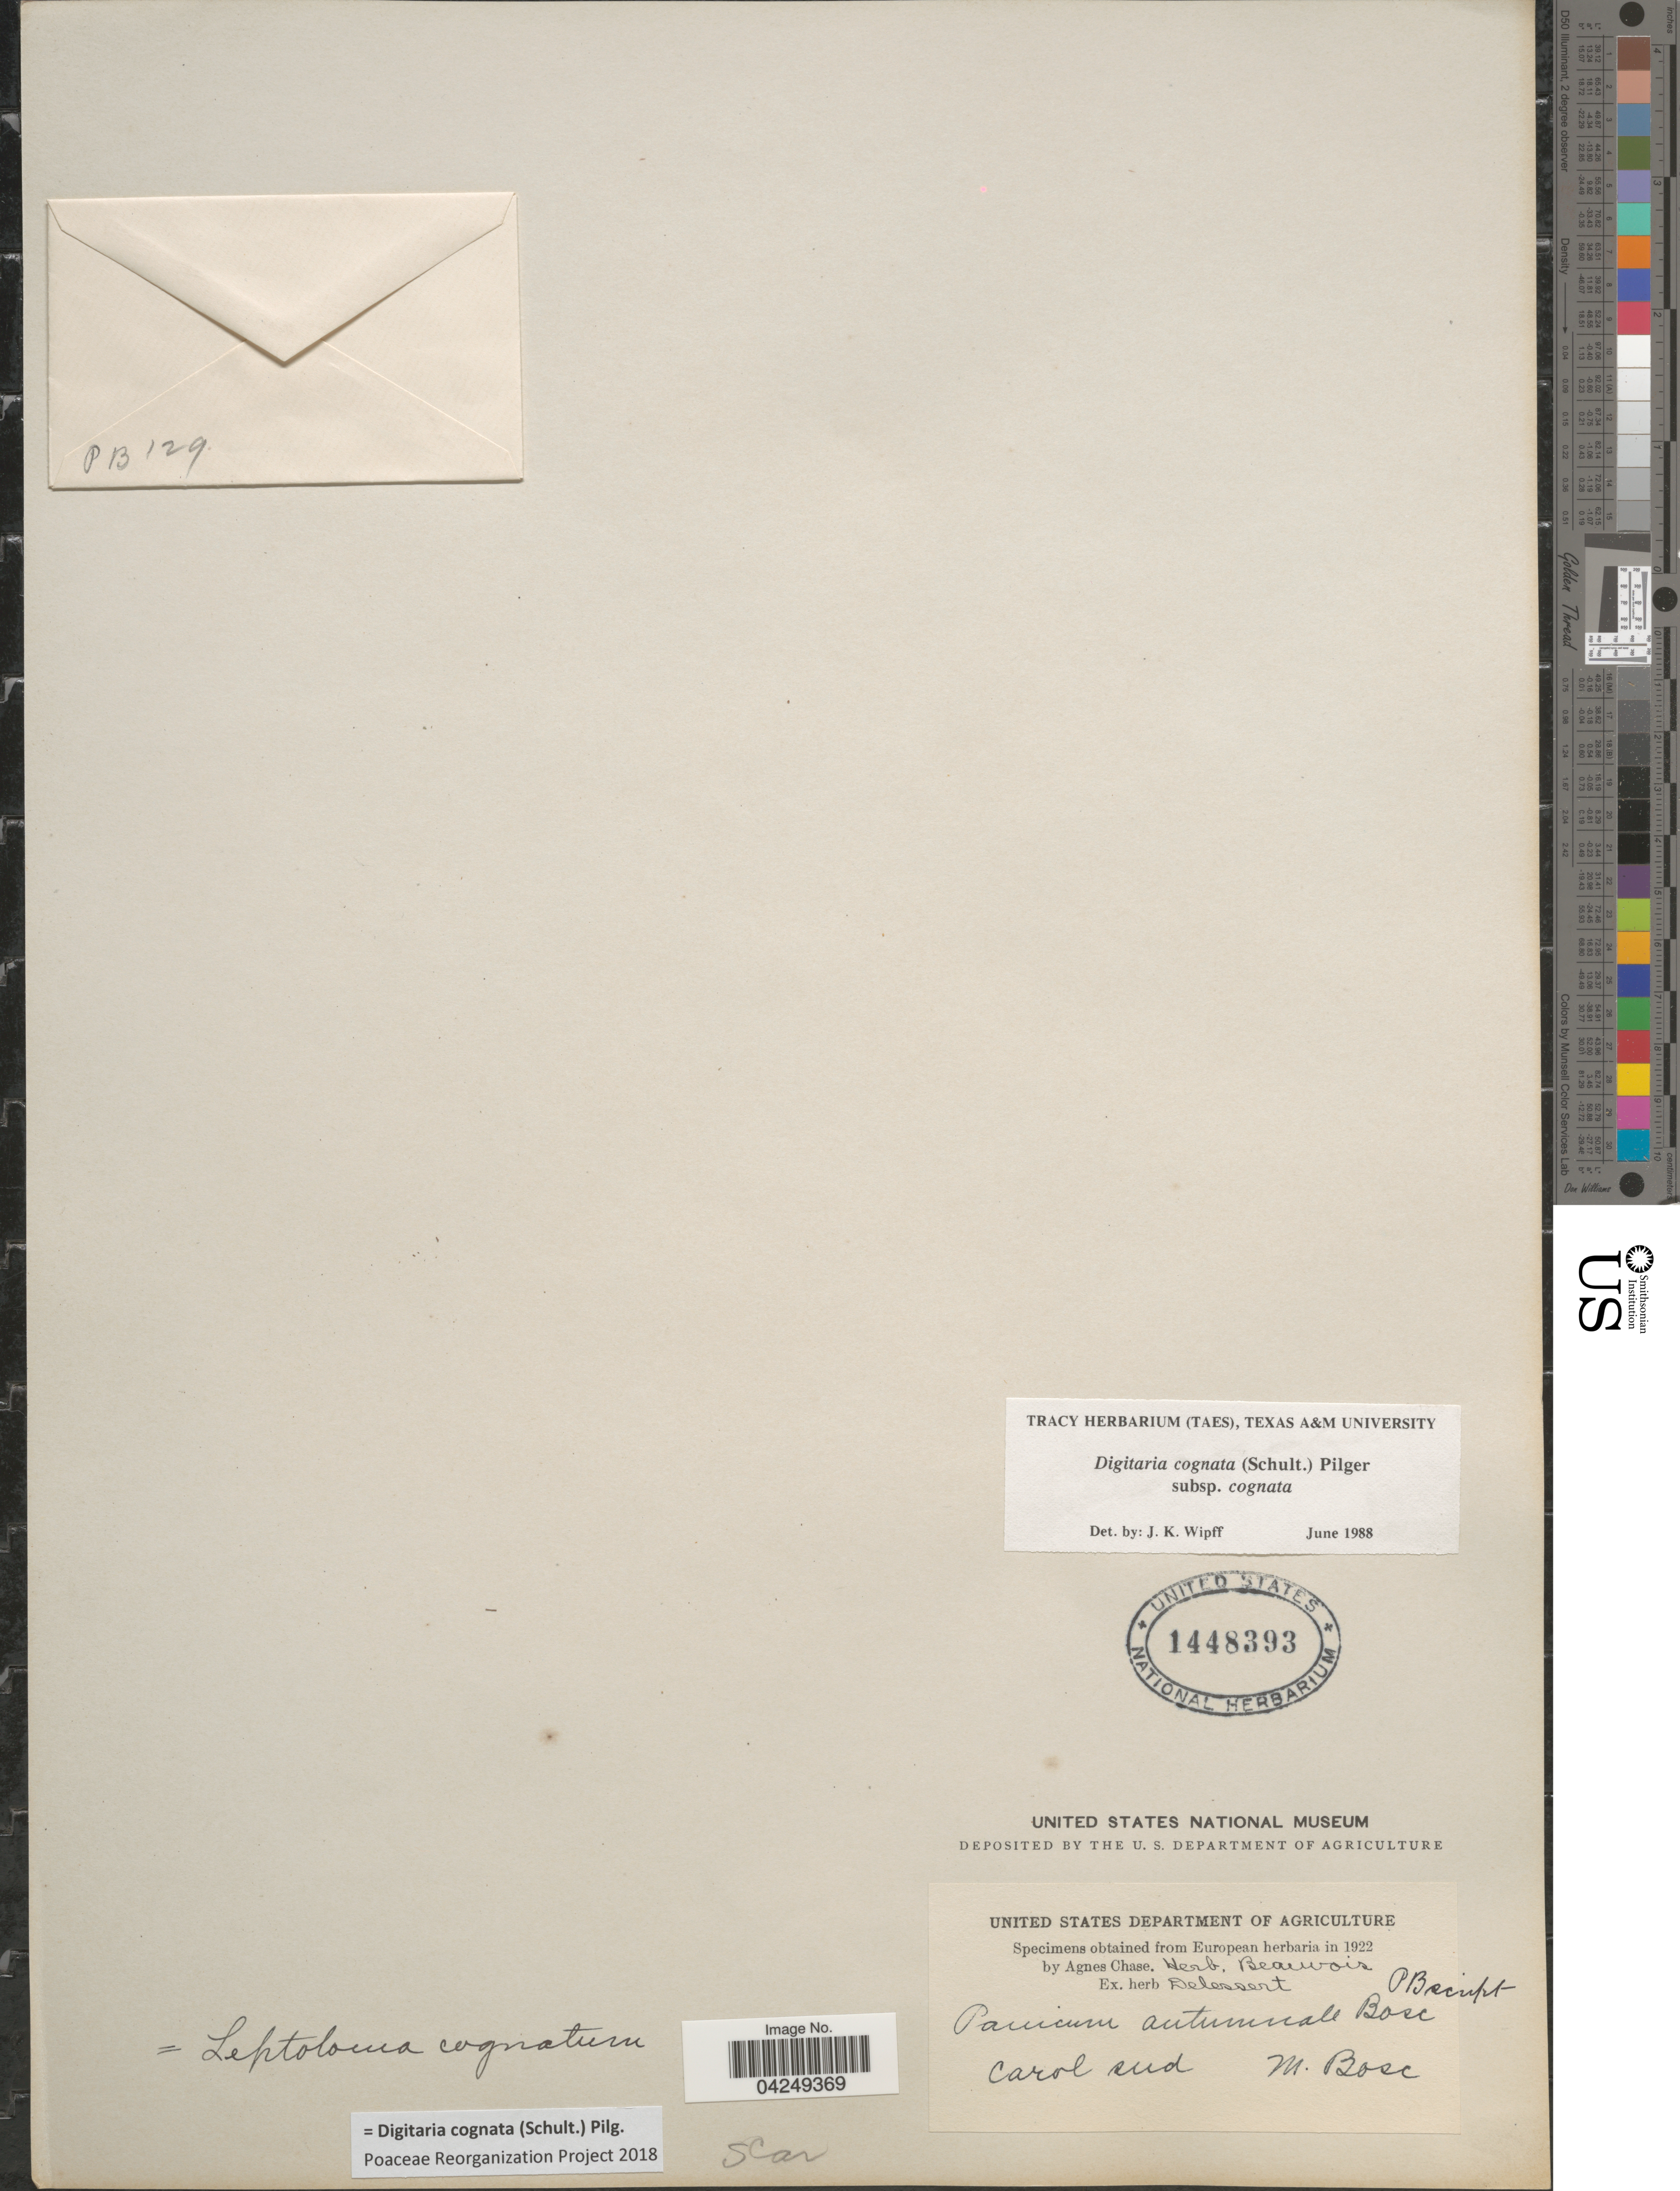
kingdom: Plantae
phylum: Tracheophyta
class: Liliopsida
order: Poales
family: Poaceae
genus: Digitaria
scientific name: Digitaria cognata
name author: (Scult.) Pilg.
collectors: M. Bosc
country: United States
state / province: Indiana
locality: Carol.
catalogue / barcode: US 1448393